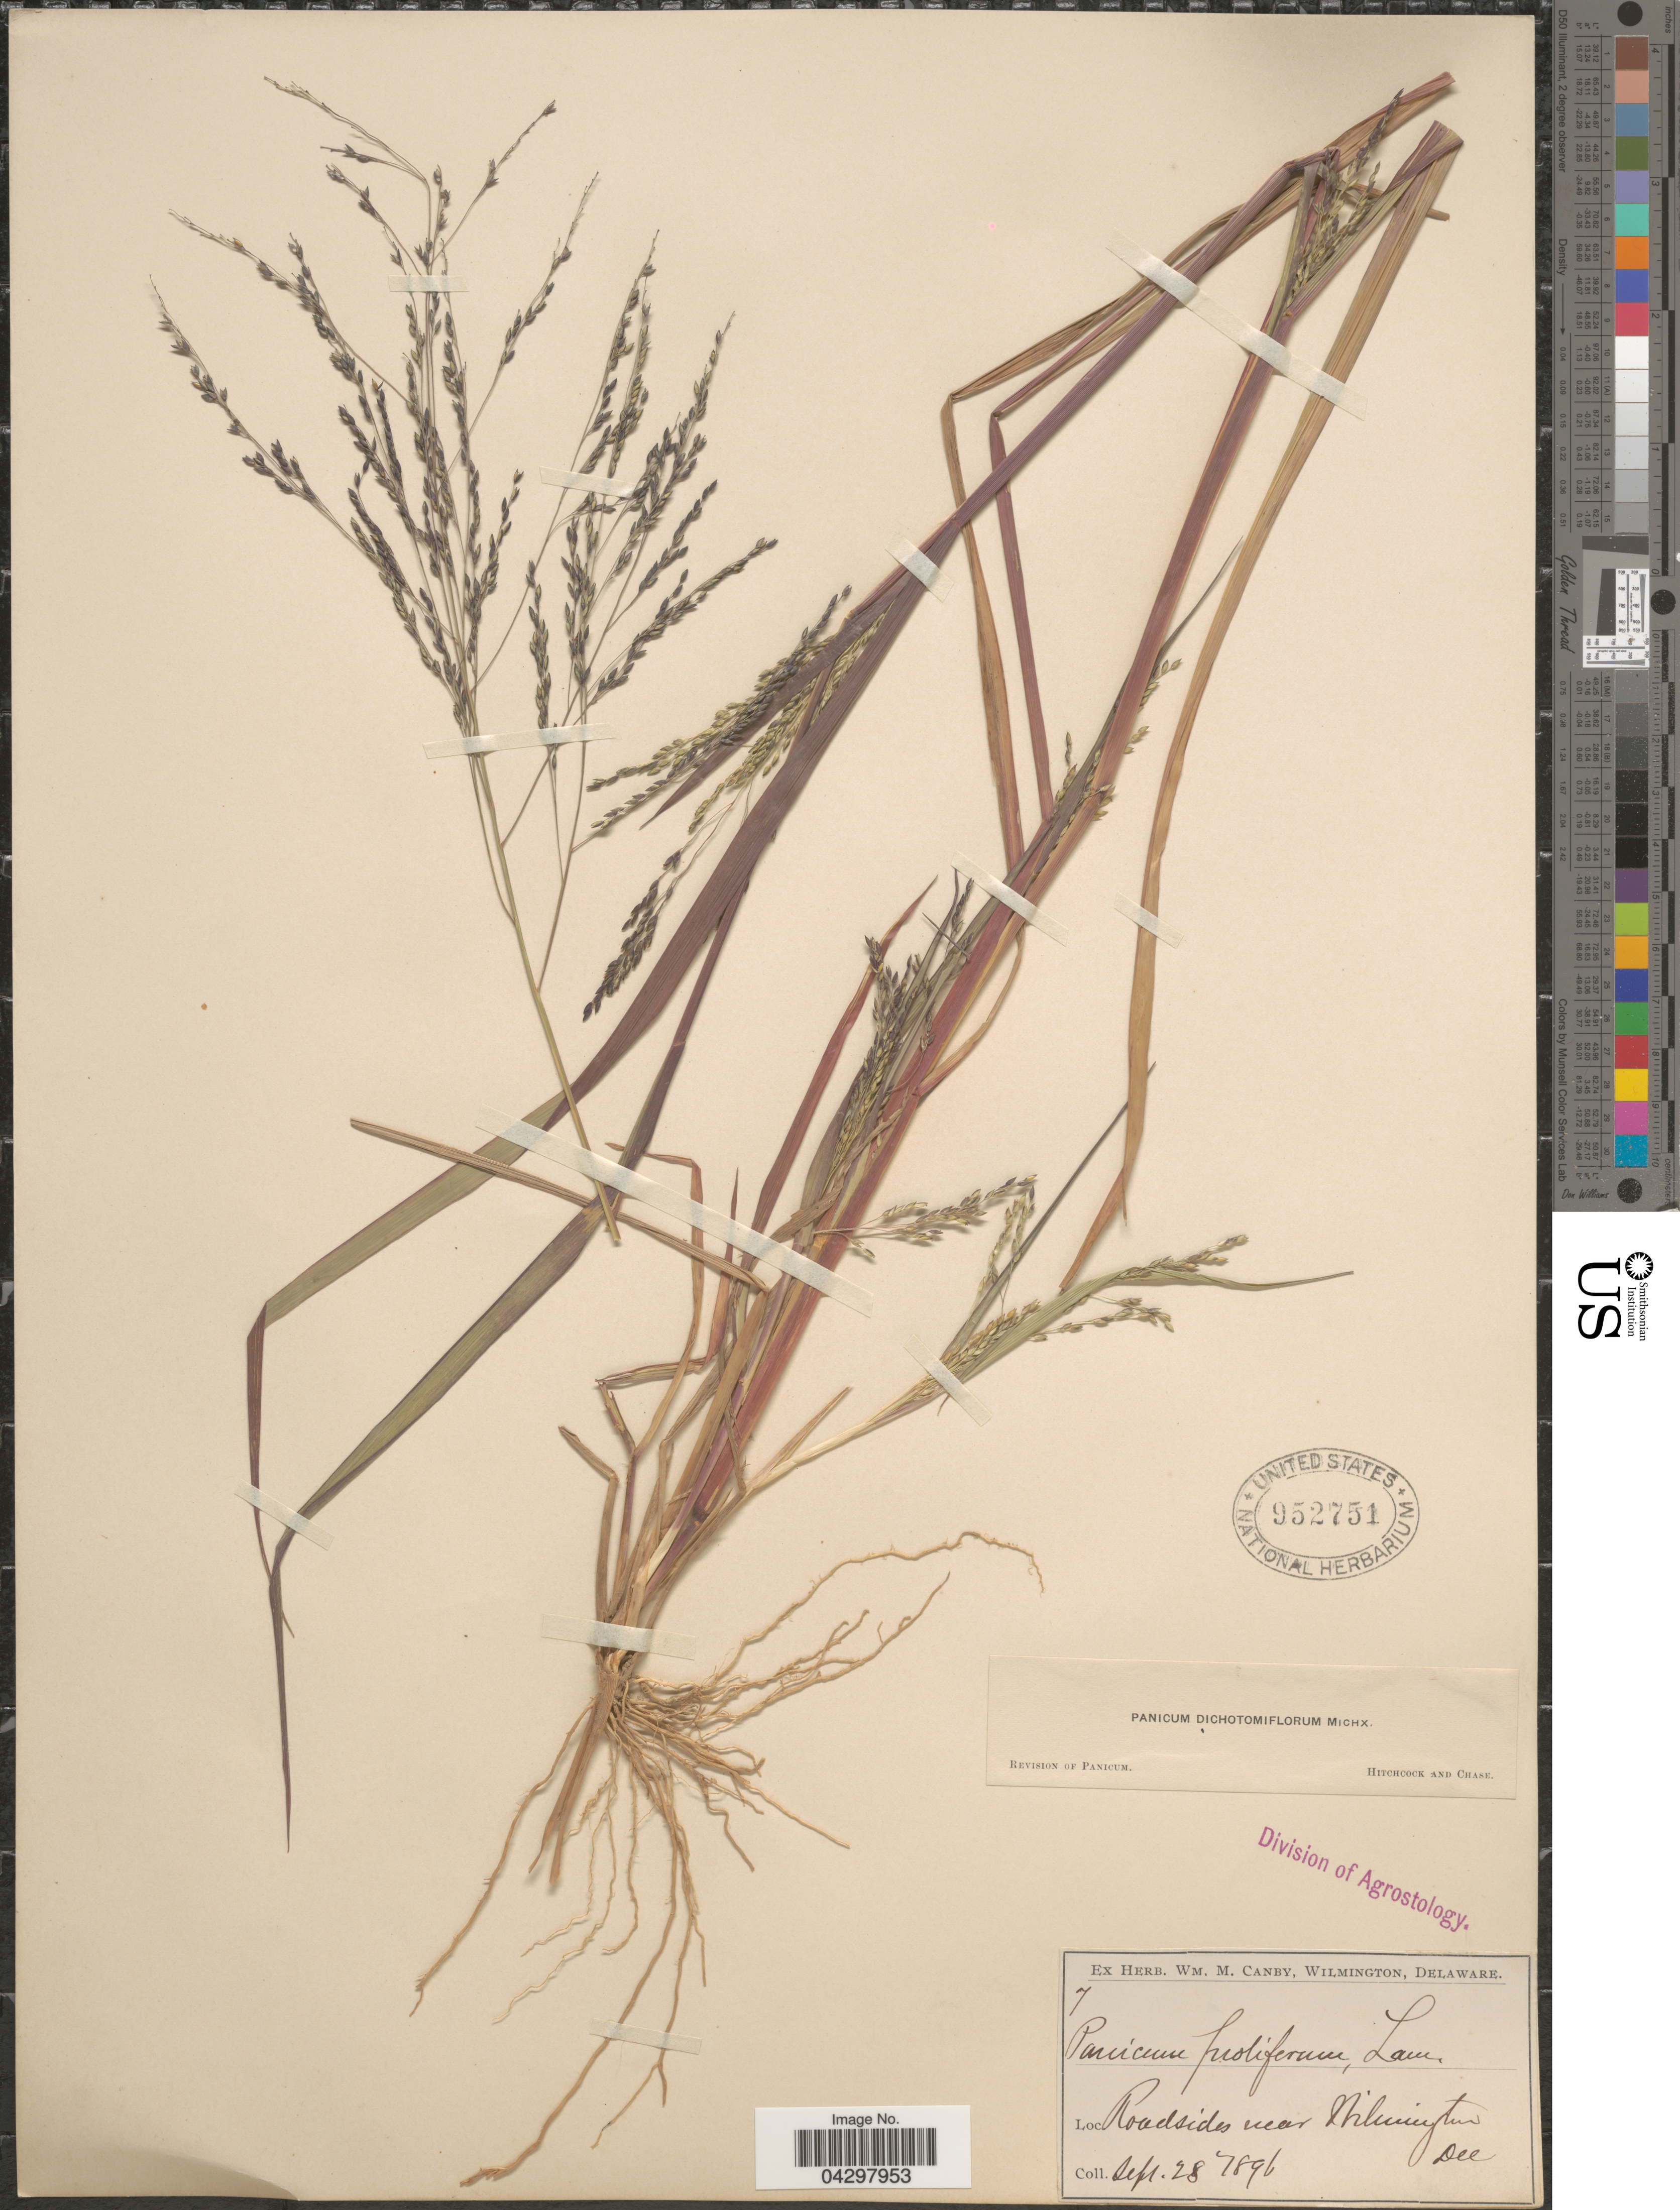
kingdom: Plantae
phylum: Tracheophyta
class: Liliopsida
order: Poales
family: Poaceae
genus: Panicum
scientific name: Panicum dichotomiflorum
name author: Michx.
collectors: ex herb. W.M. Canby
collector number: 7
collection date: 1896-09-28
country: United States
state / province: Delaware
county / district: New Castle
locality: Roadside near Wilmington.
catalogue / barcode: US 852751